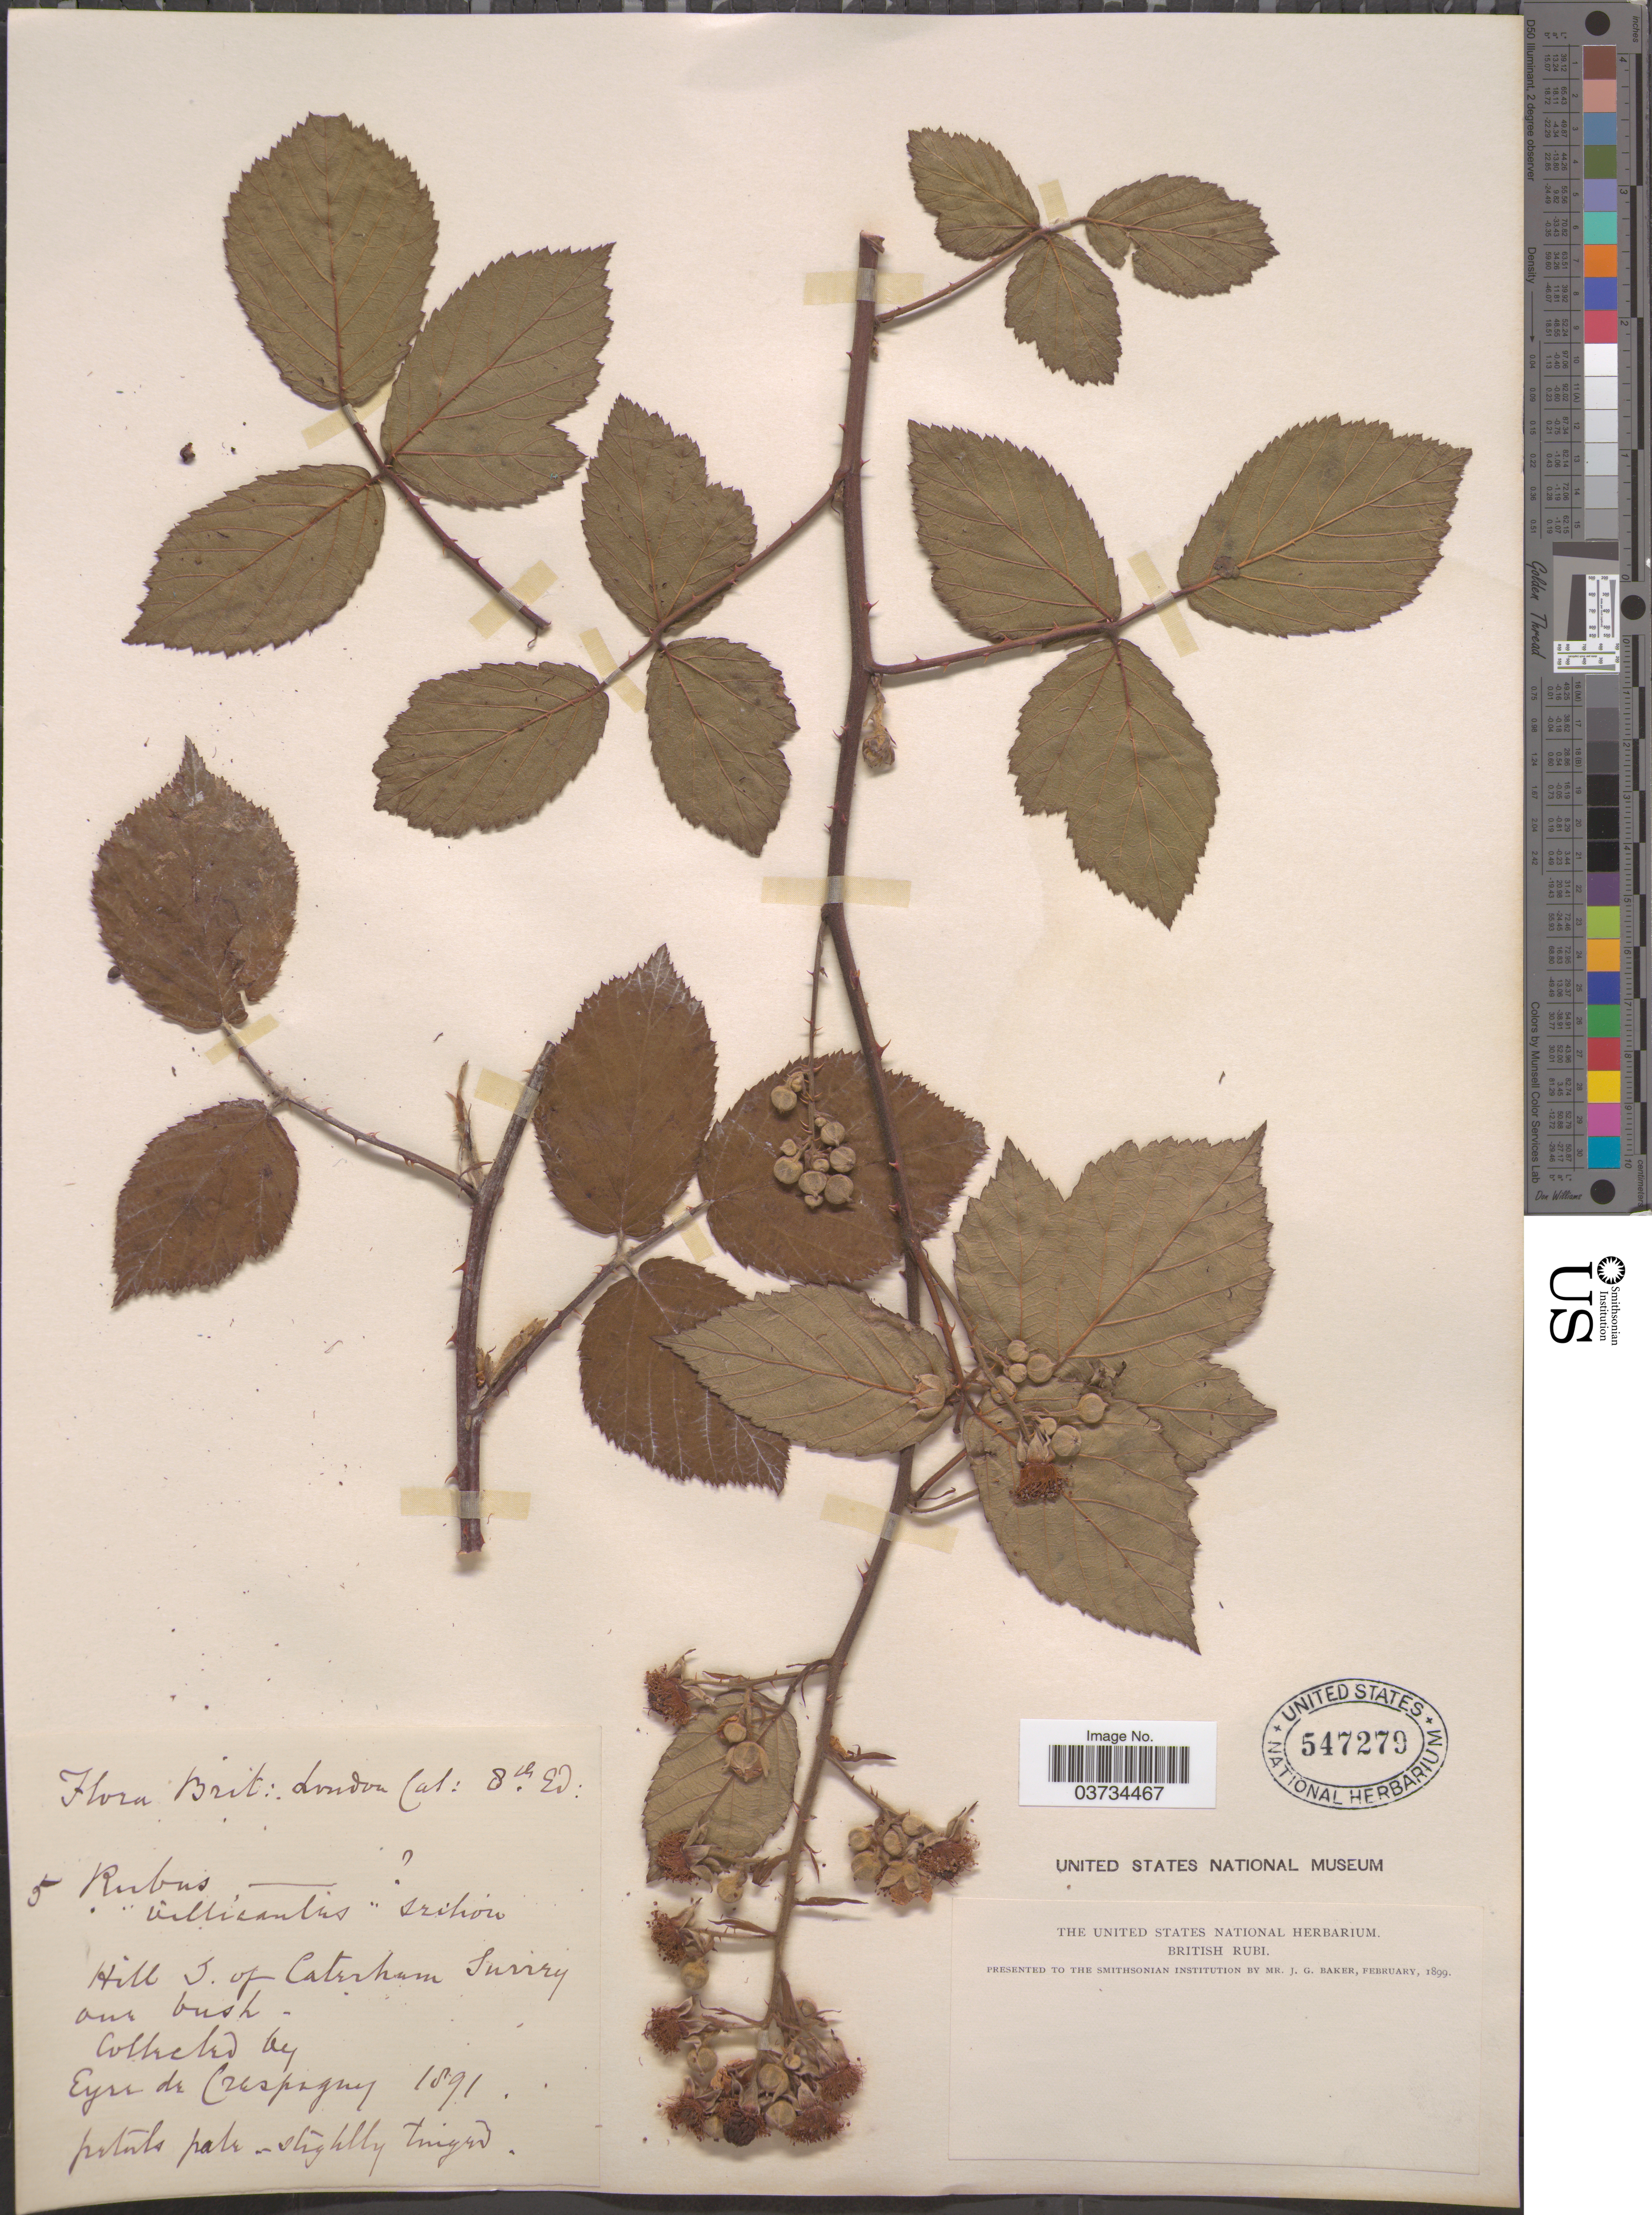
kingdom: Plantae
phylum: Tracheophyta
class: Magnoliopsida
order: Rosales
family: Rosaceae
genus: Rubus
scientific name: Rubus gracilis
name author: Roxb.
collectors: E. de Crespigny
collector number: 5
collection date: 1891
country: United Kingdom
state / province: England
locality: Hills S. of Caterham Surrey.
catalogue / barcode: US 547279